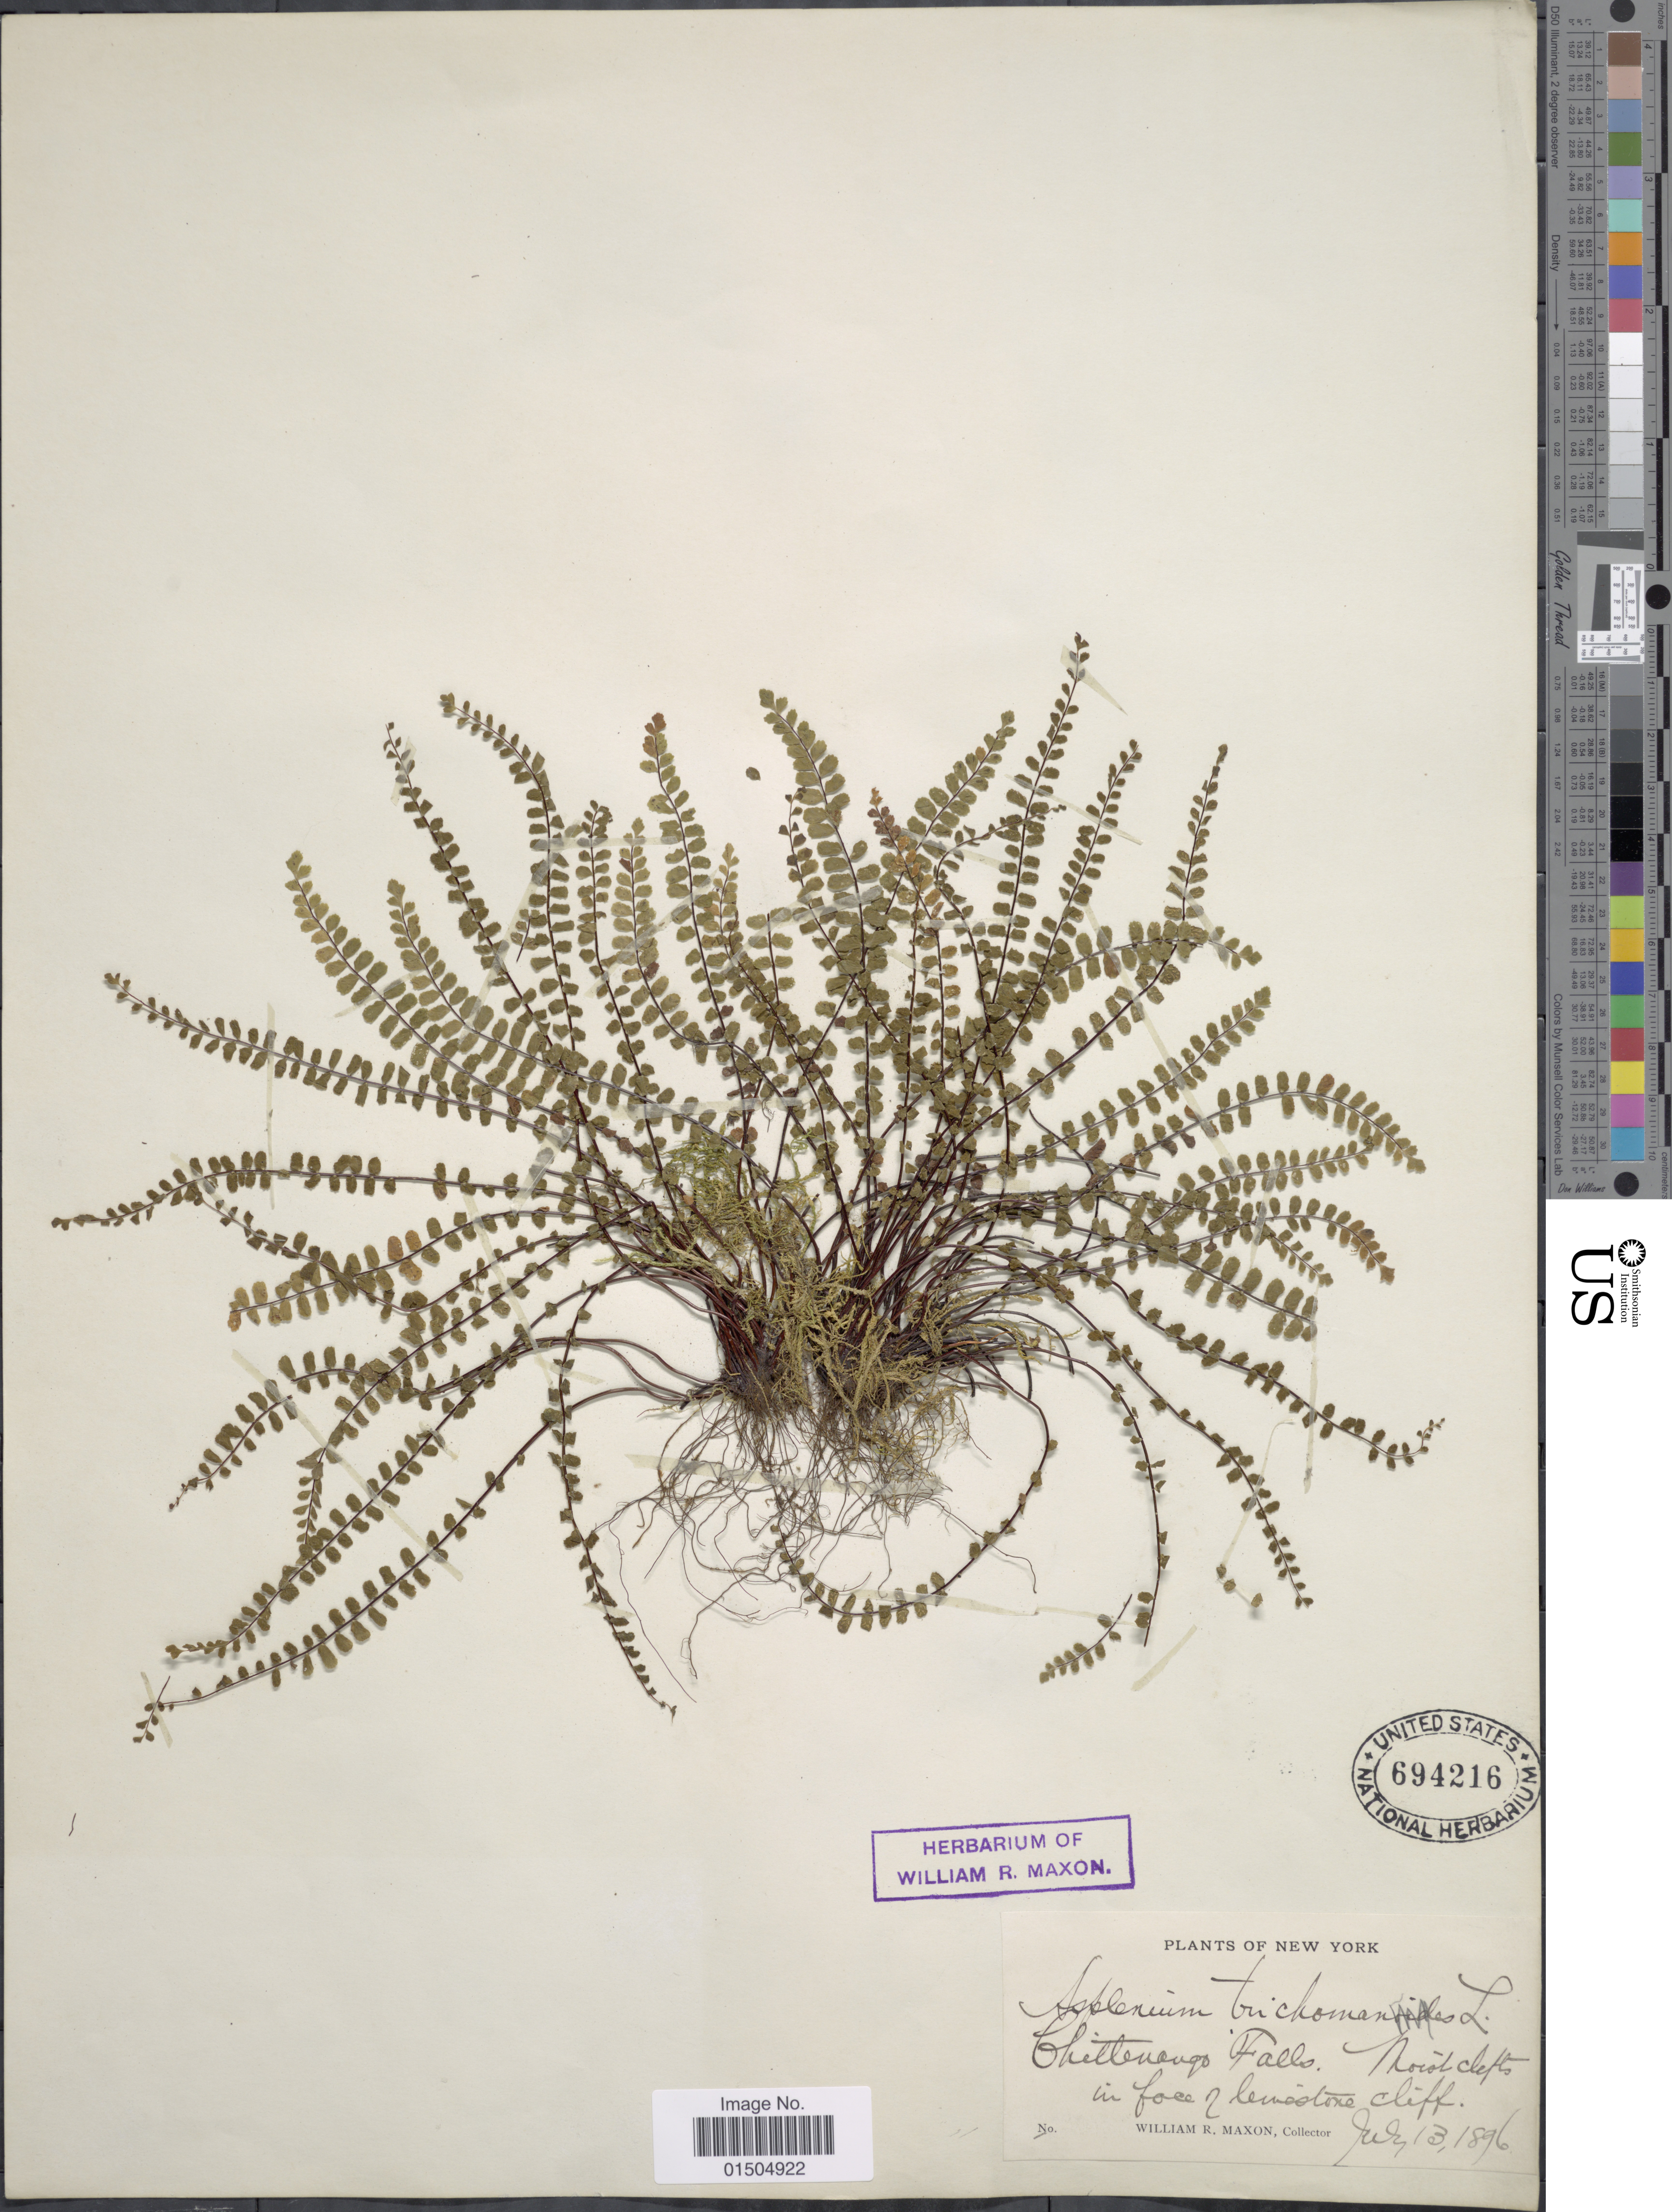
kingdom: Plantae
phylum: Tracheophyta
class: Polypodiopsida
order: Polypodiales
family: Aspleniaceae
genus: Asplenium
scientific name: Asplenium trichomanes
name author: L.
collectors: W. R. Maxon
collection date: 1896-07-13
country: United States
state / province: New York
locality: Chittenango Falls.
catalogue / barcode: US 694216